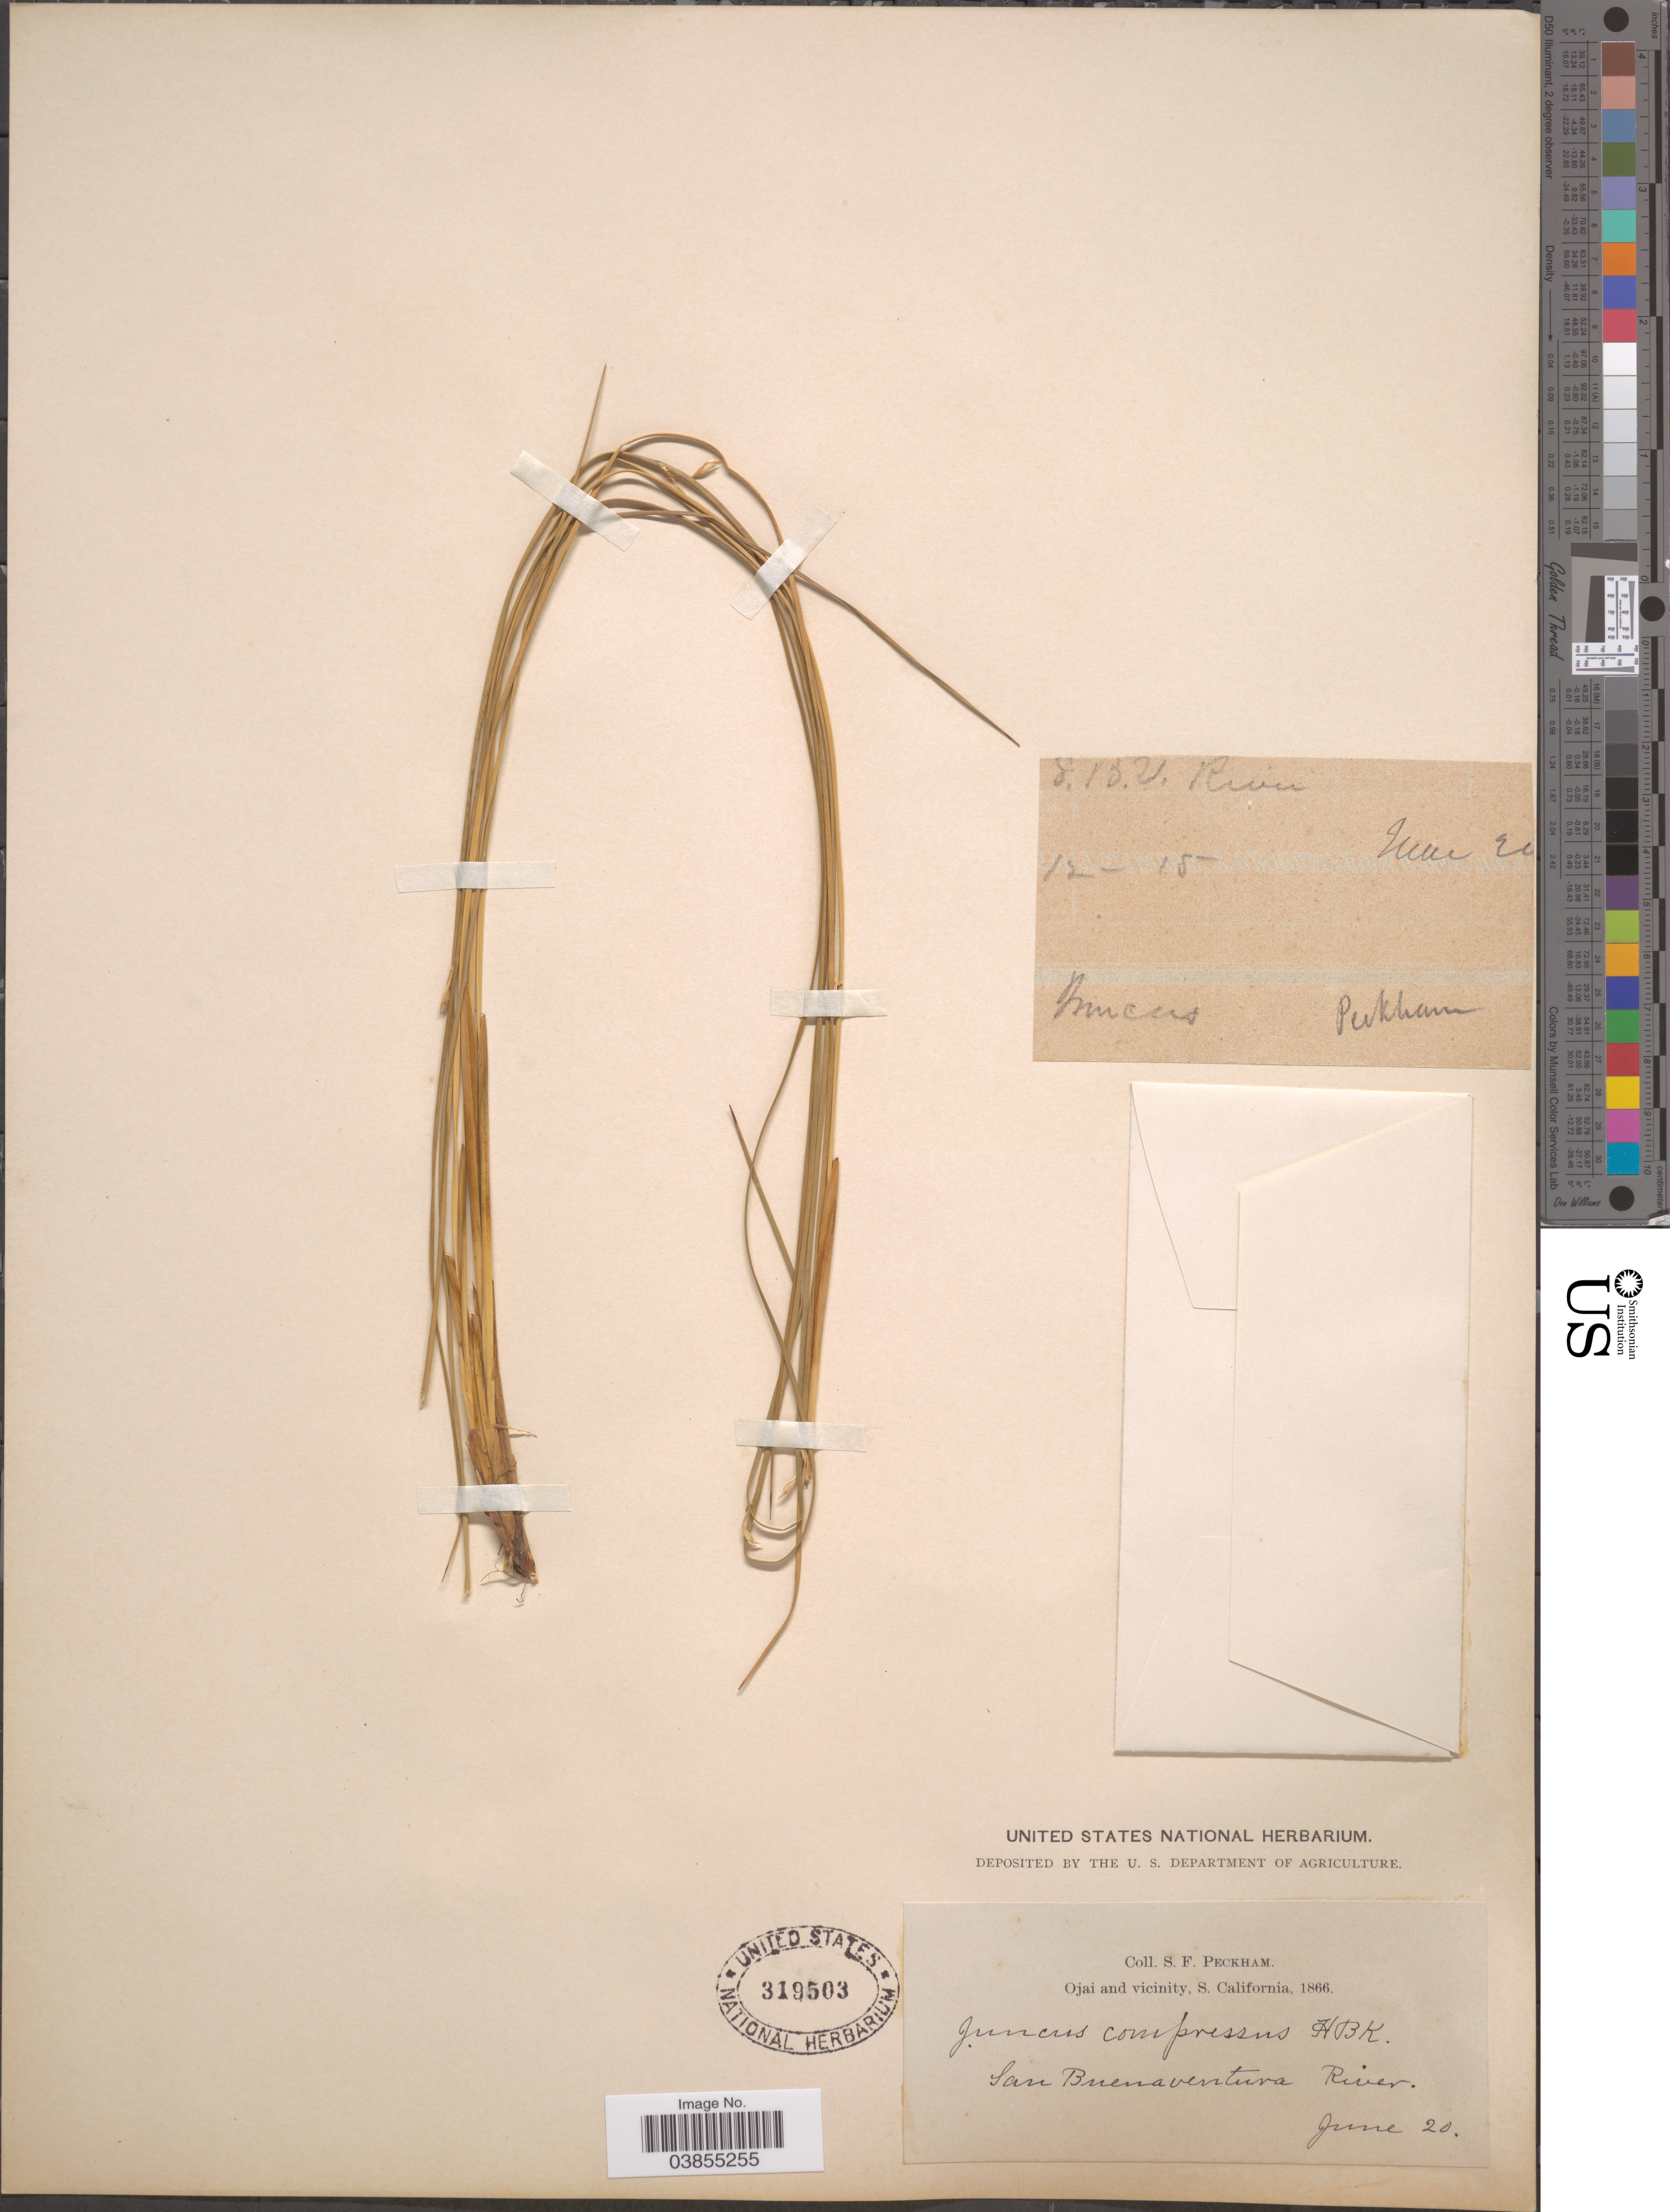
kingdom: Plantae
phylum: Tracheophyta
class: Liliopsida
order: Poales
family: Juncaceae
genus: Juncus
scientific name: Juncus mexicanus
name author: Willd. ex Schult. & Schult. f.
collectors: S. Peckham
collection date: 1866-06-20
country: United States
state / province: California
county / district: Ventura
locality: Ojai and vicinity, S. California. San Buenaventura River.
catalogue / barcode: US 319503